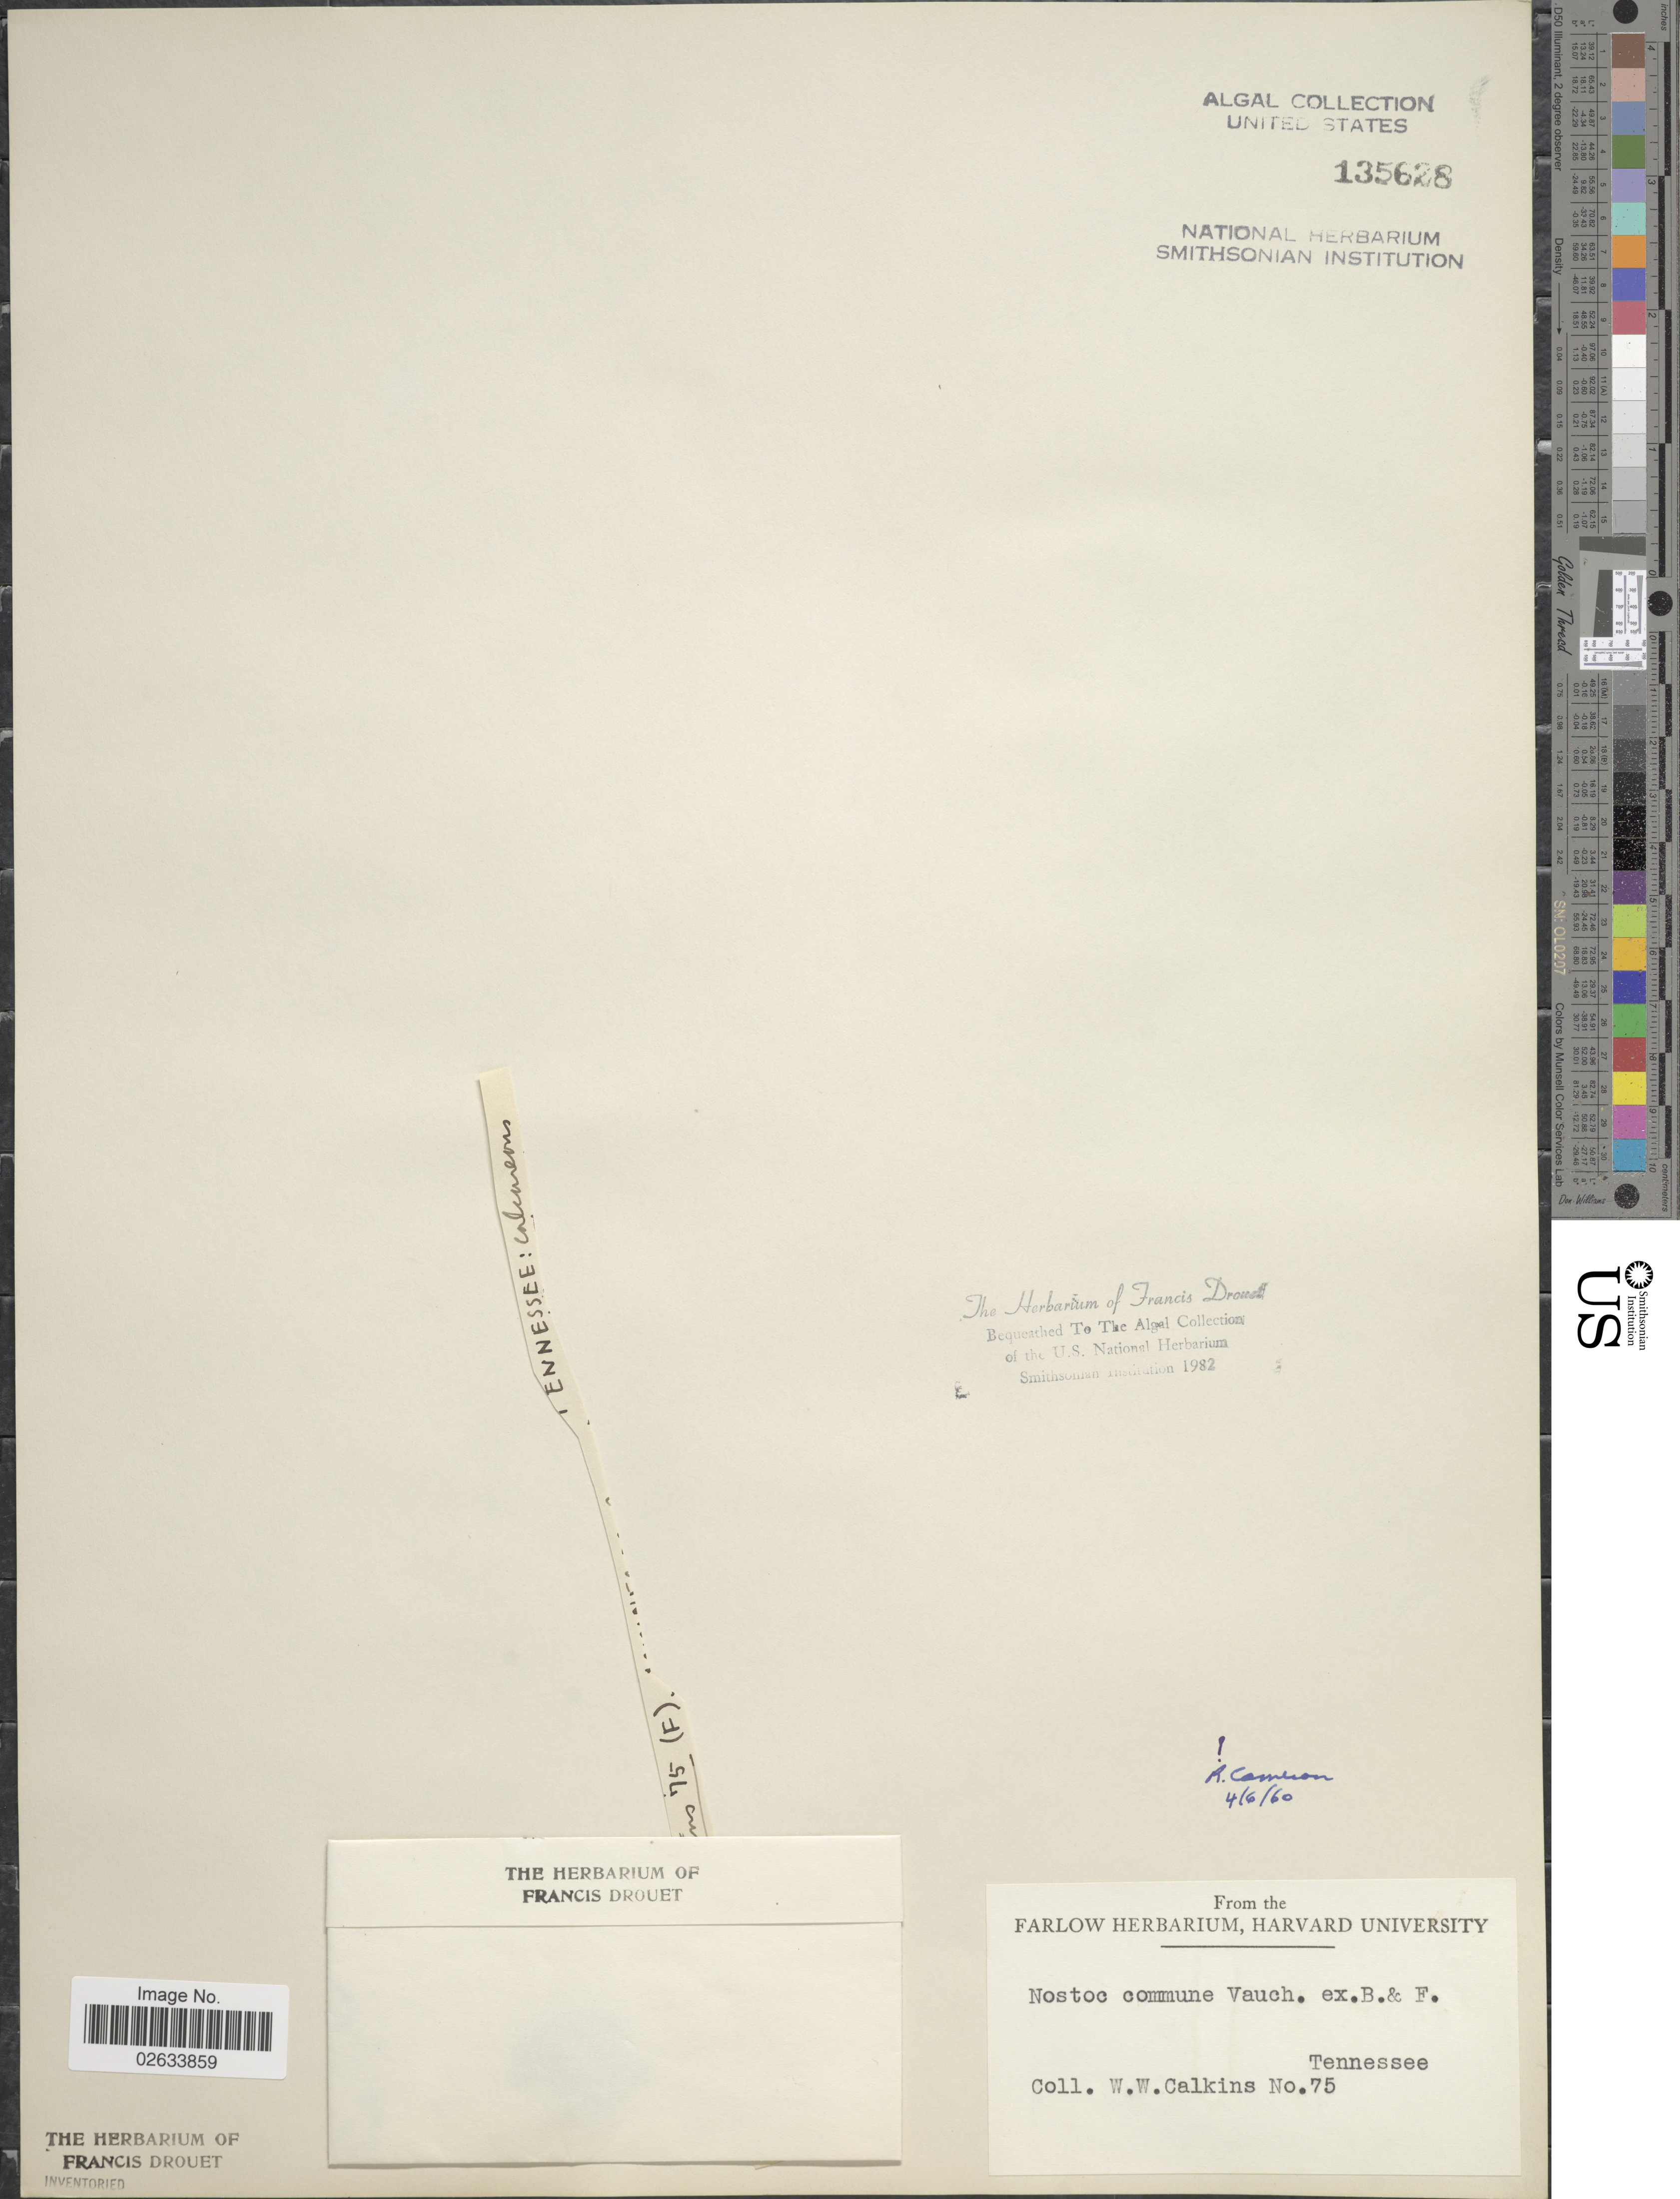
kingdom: Bacteria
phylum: Cyanobacteria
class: Cyanobacteriia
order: Cyanobacteriales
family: Nostocaceae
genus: Nostoc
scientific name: Nostoc commune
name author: Vaucher ex Bornet & Flahault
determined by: Drouet, F. E.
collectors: J. Calkins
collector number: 75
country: United States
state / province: Tennessee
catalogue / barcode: US 135628